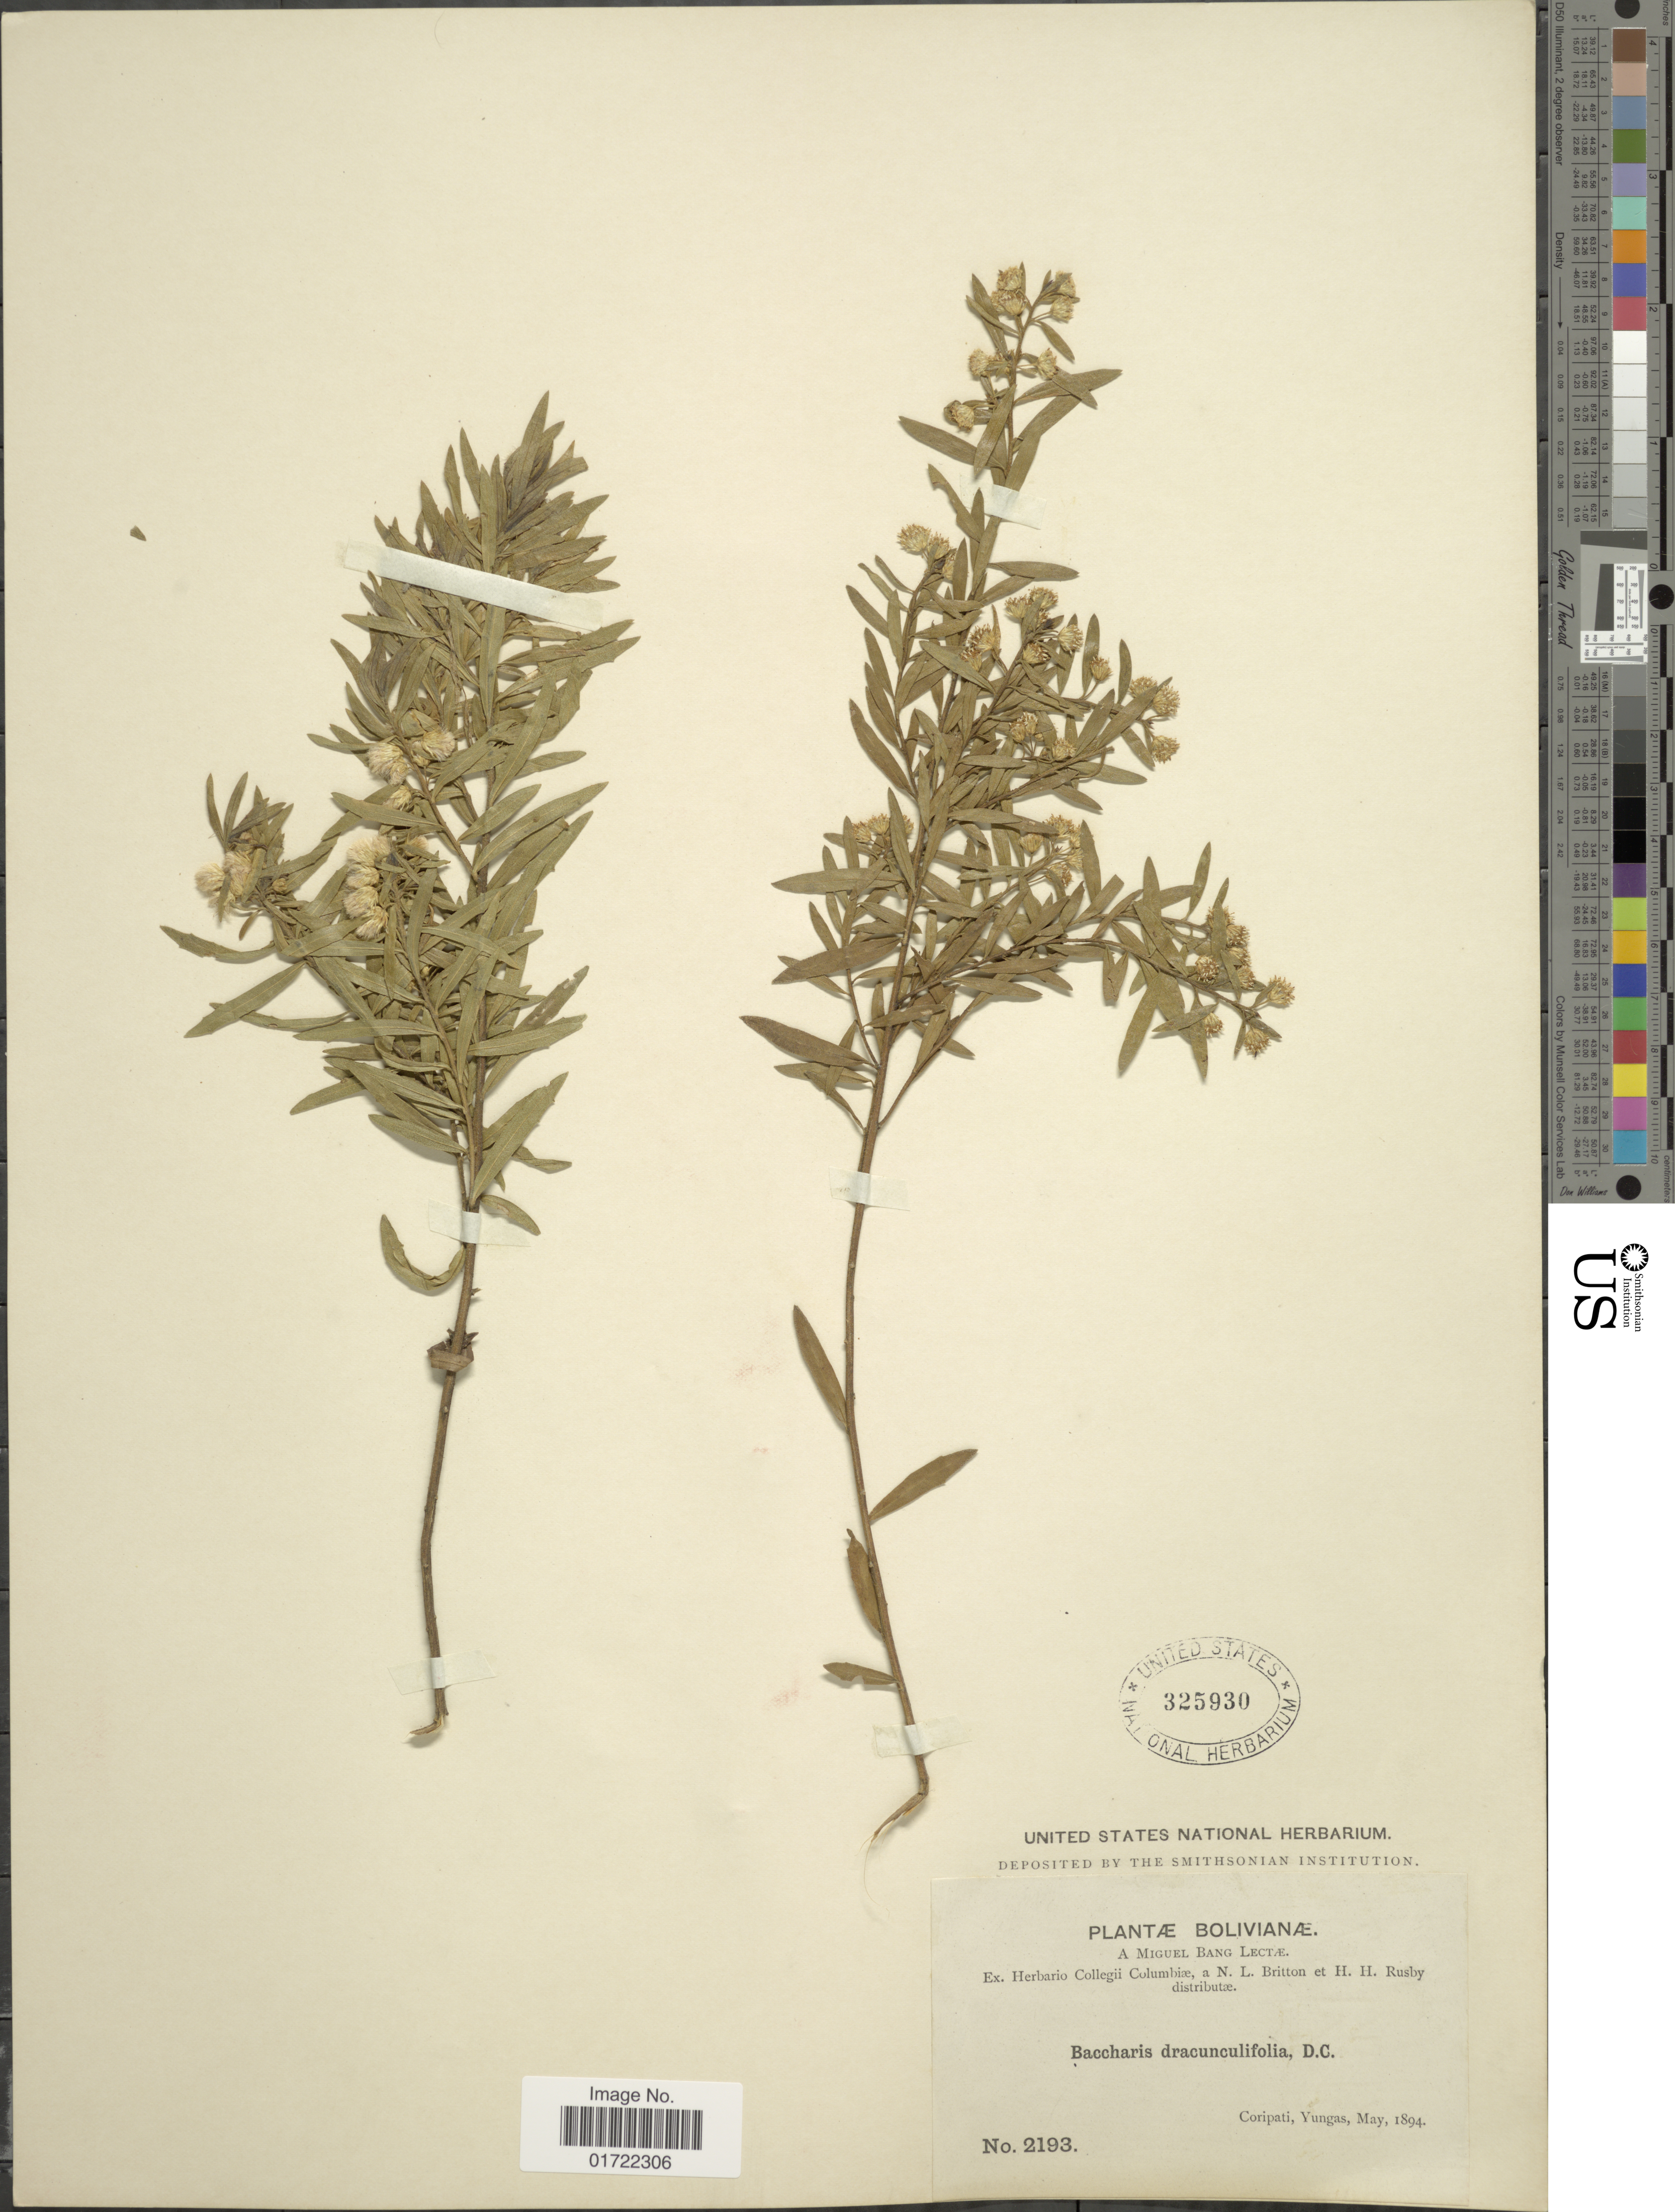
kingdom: Plantae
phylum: Tracheophyta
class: Magnoliopsida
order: Asterales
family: Asteraceae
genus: Baccharis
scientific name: Baccharis dracunculifolia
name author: DC.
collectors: M. Bang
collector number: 2193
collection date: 1894-05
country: Bolivia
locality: Coripati, Yungas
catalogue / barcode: US 325930